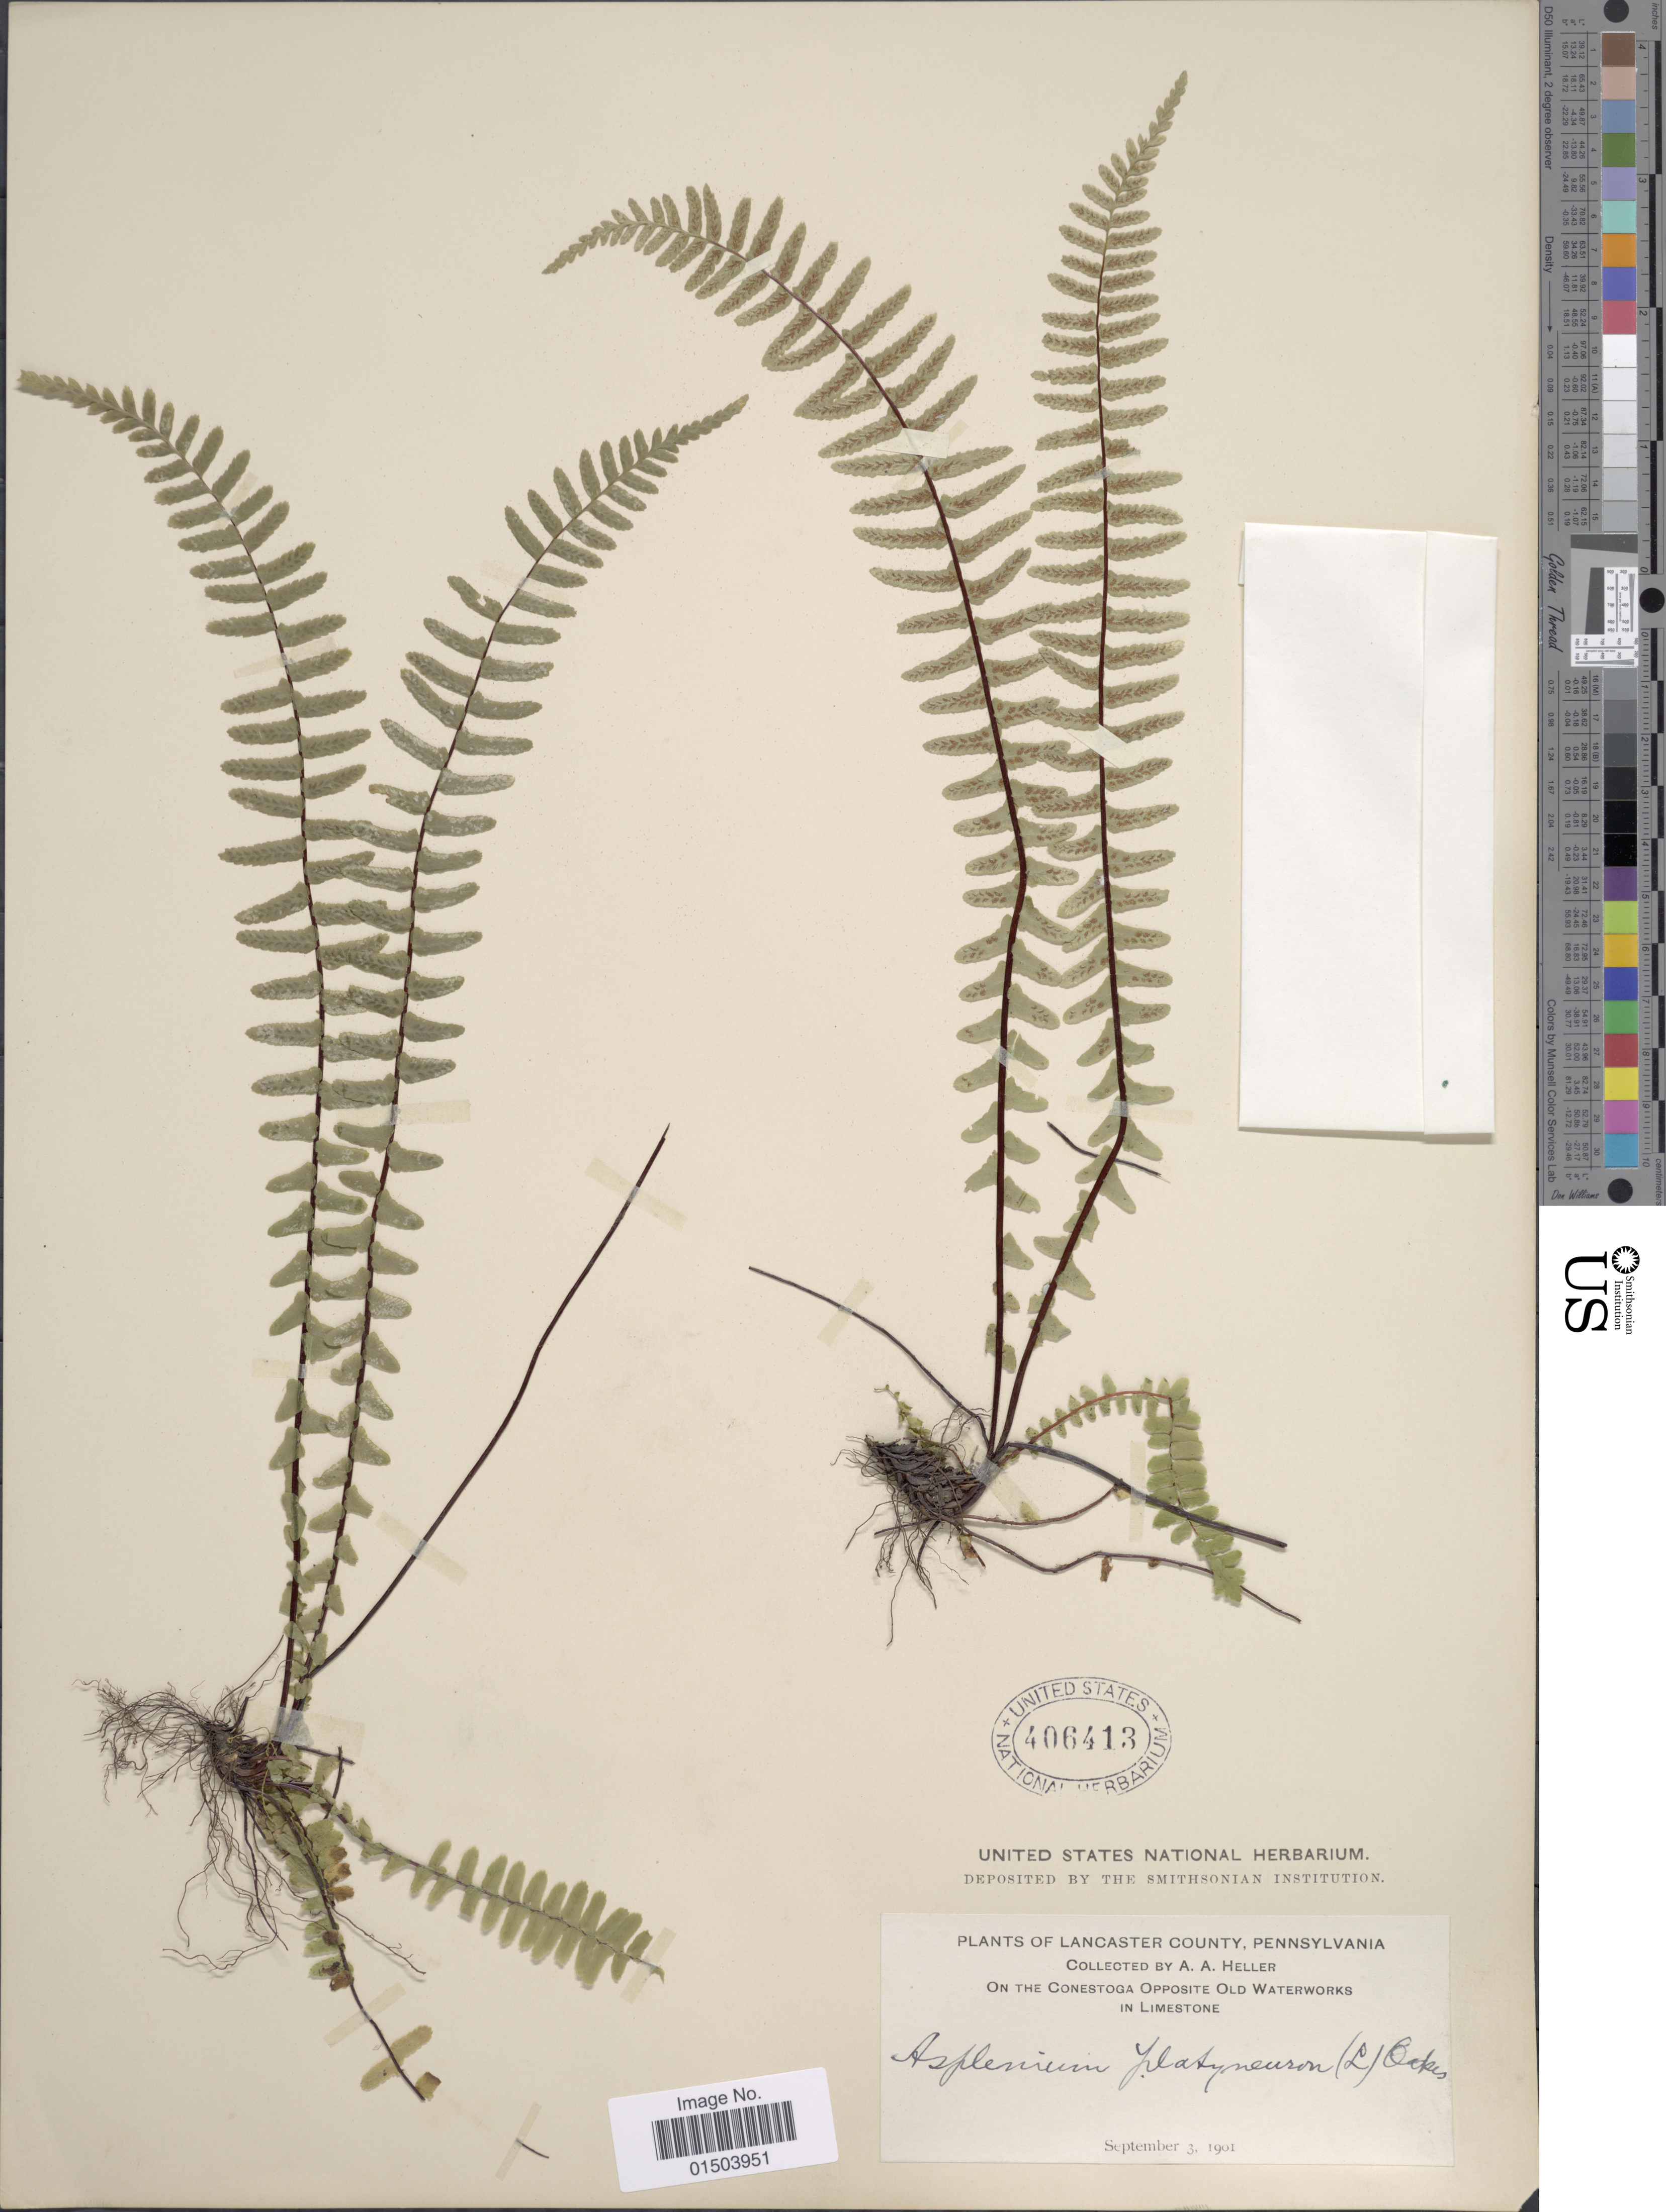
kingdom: Plantae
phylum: Tracheophyta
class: Polypodiopsida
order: Polypodiales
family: Aspleniaceae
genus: Asplenium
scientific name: Asplenium platyneuron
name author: (L.) Britton, Stearns & Poggenb.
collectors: A. A. Heller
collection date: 1901-09-03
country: United States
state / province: Pennsylvania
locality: Lancaster County. On the Conestoga Opposite Old Waterworks in Limestone.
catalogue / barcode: US 406413